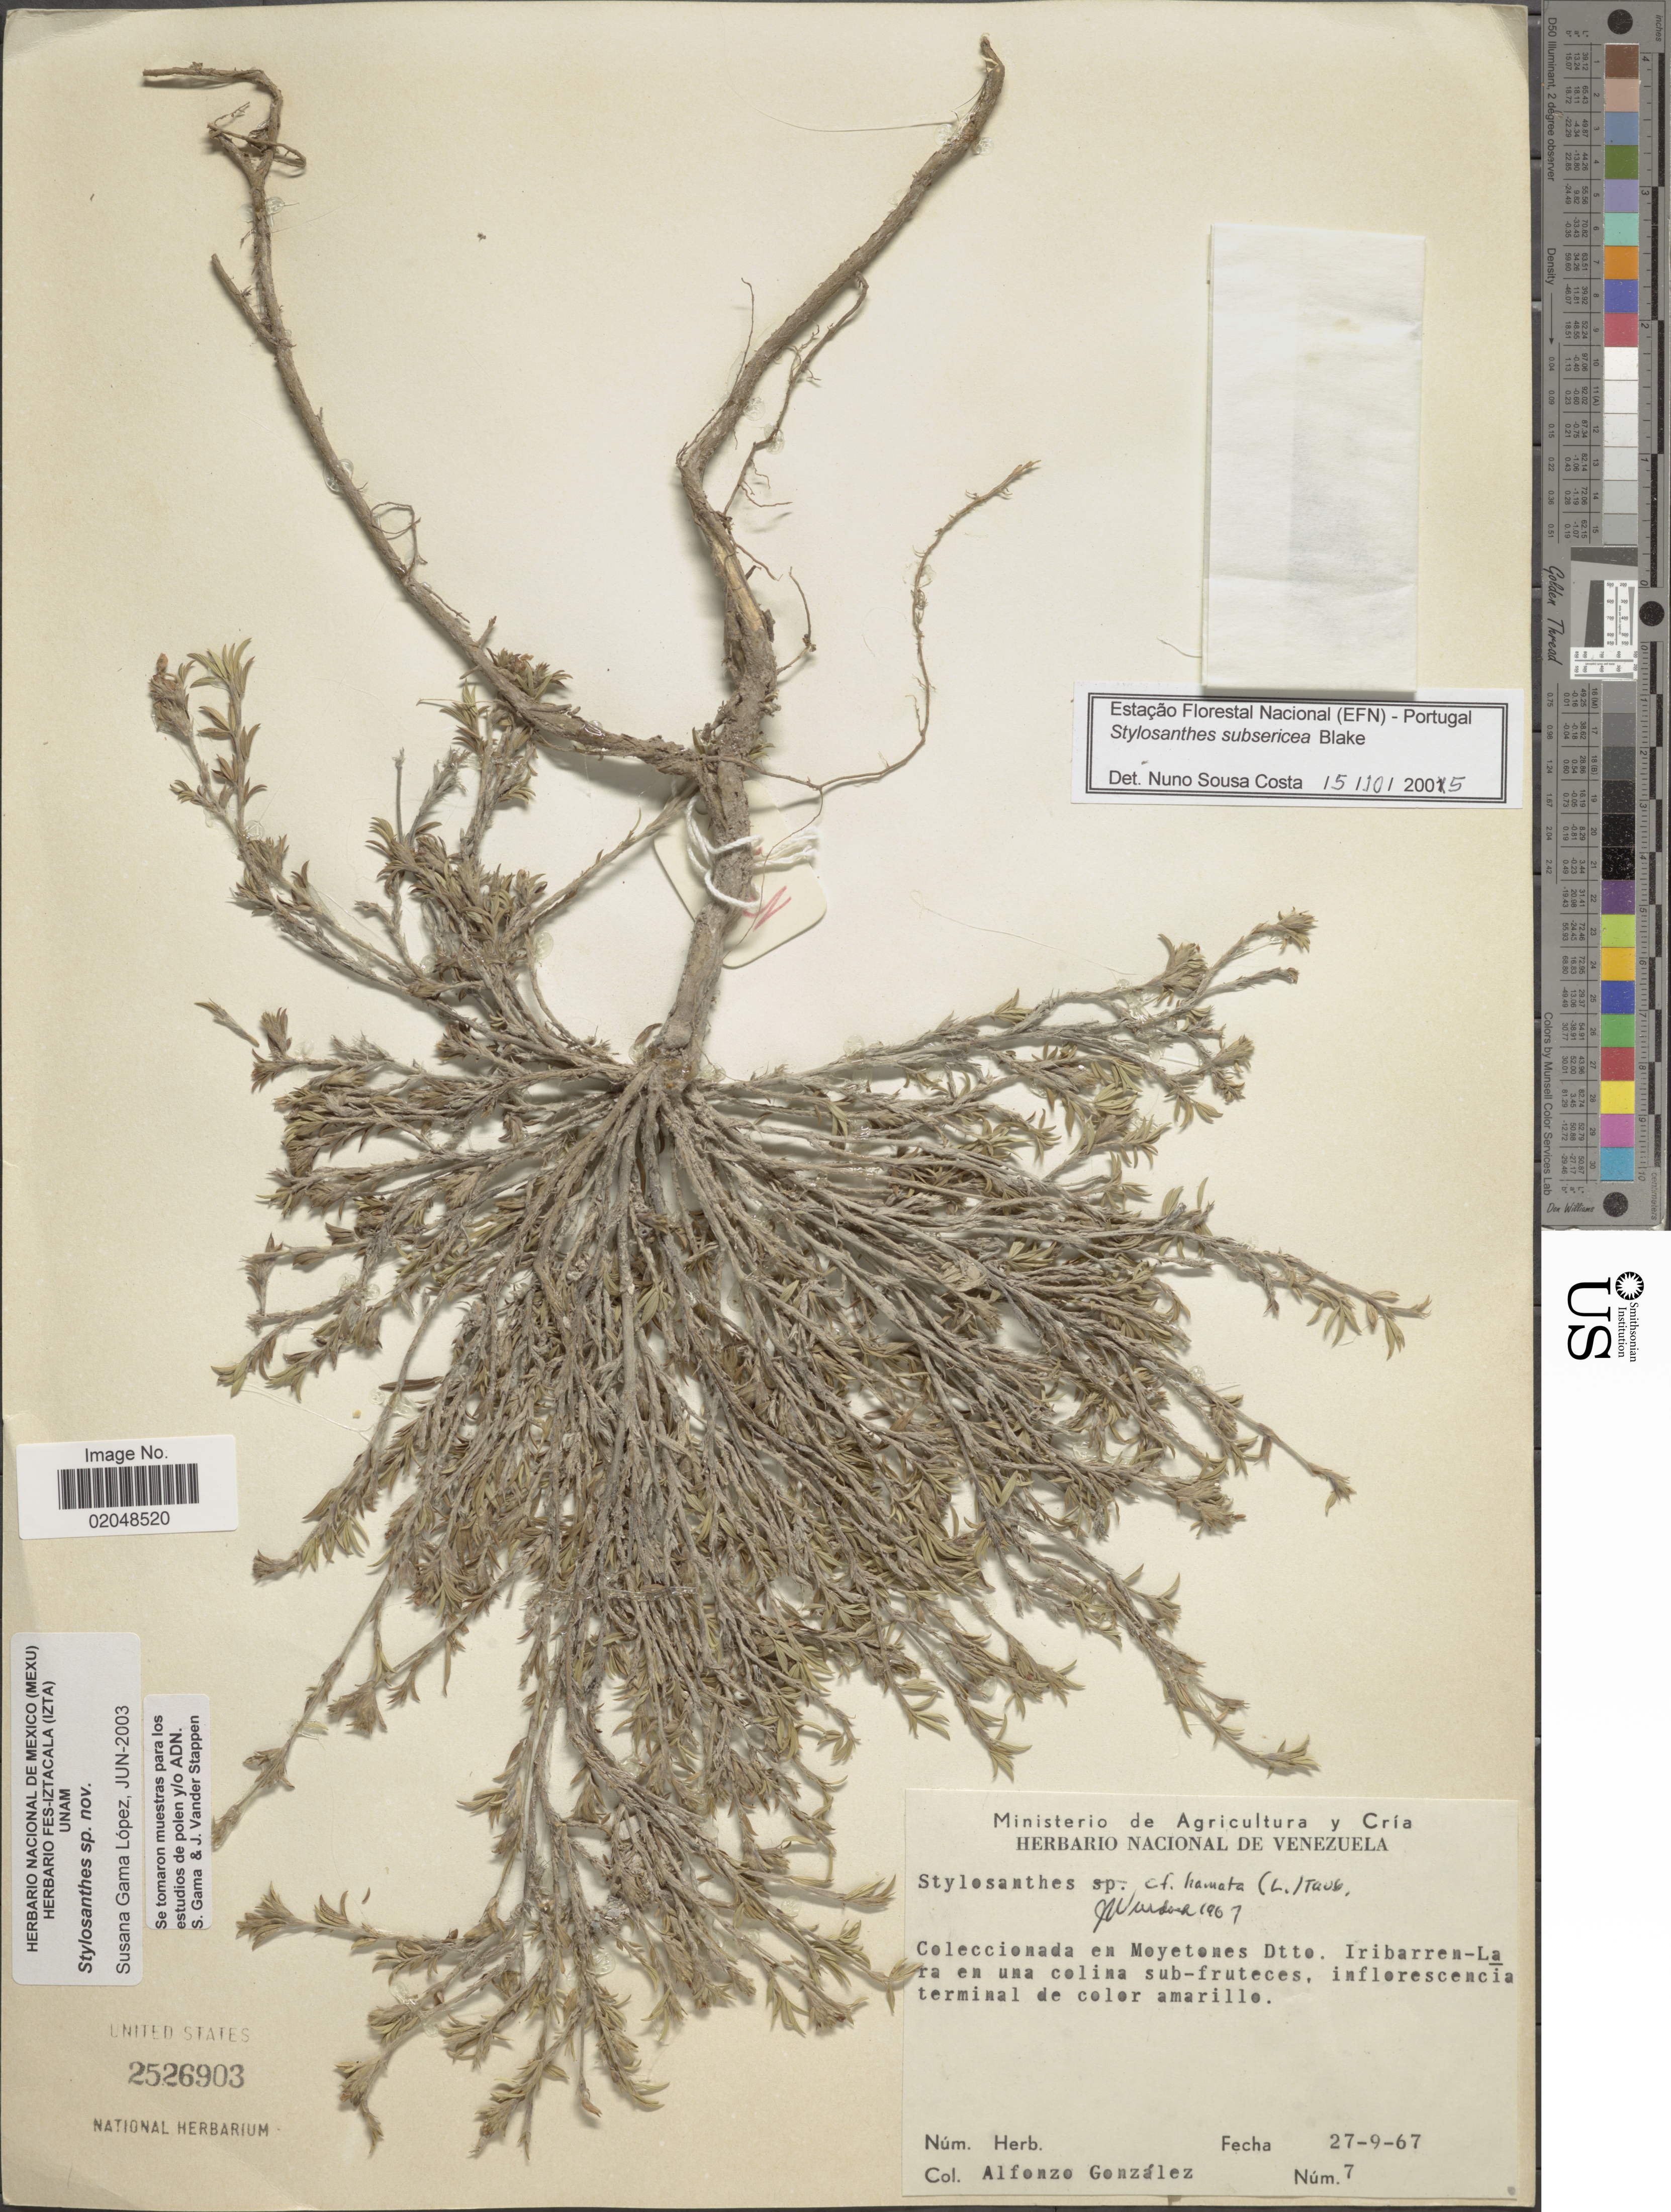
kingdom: Plantae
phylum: Tracheophyta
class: Magnoliopsida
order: Fabales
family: Fabaceae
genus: Stylosanthes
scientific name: Stylosanthes subsericea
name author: S.F. Blake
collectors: A. C. González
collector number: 7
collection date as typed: Transcribed d/m/y: 27/9/67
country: Venezuela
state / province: Lara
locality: Coleccionada en Moyetones Dtto. Iribarren-Lara en una colina sub-fruteces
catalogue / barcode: US 2526903